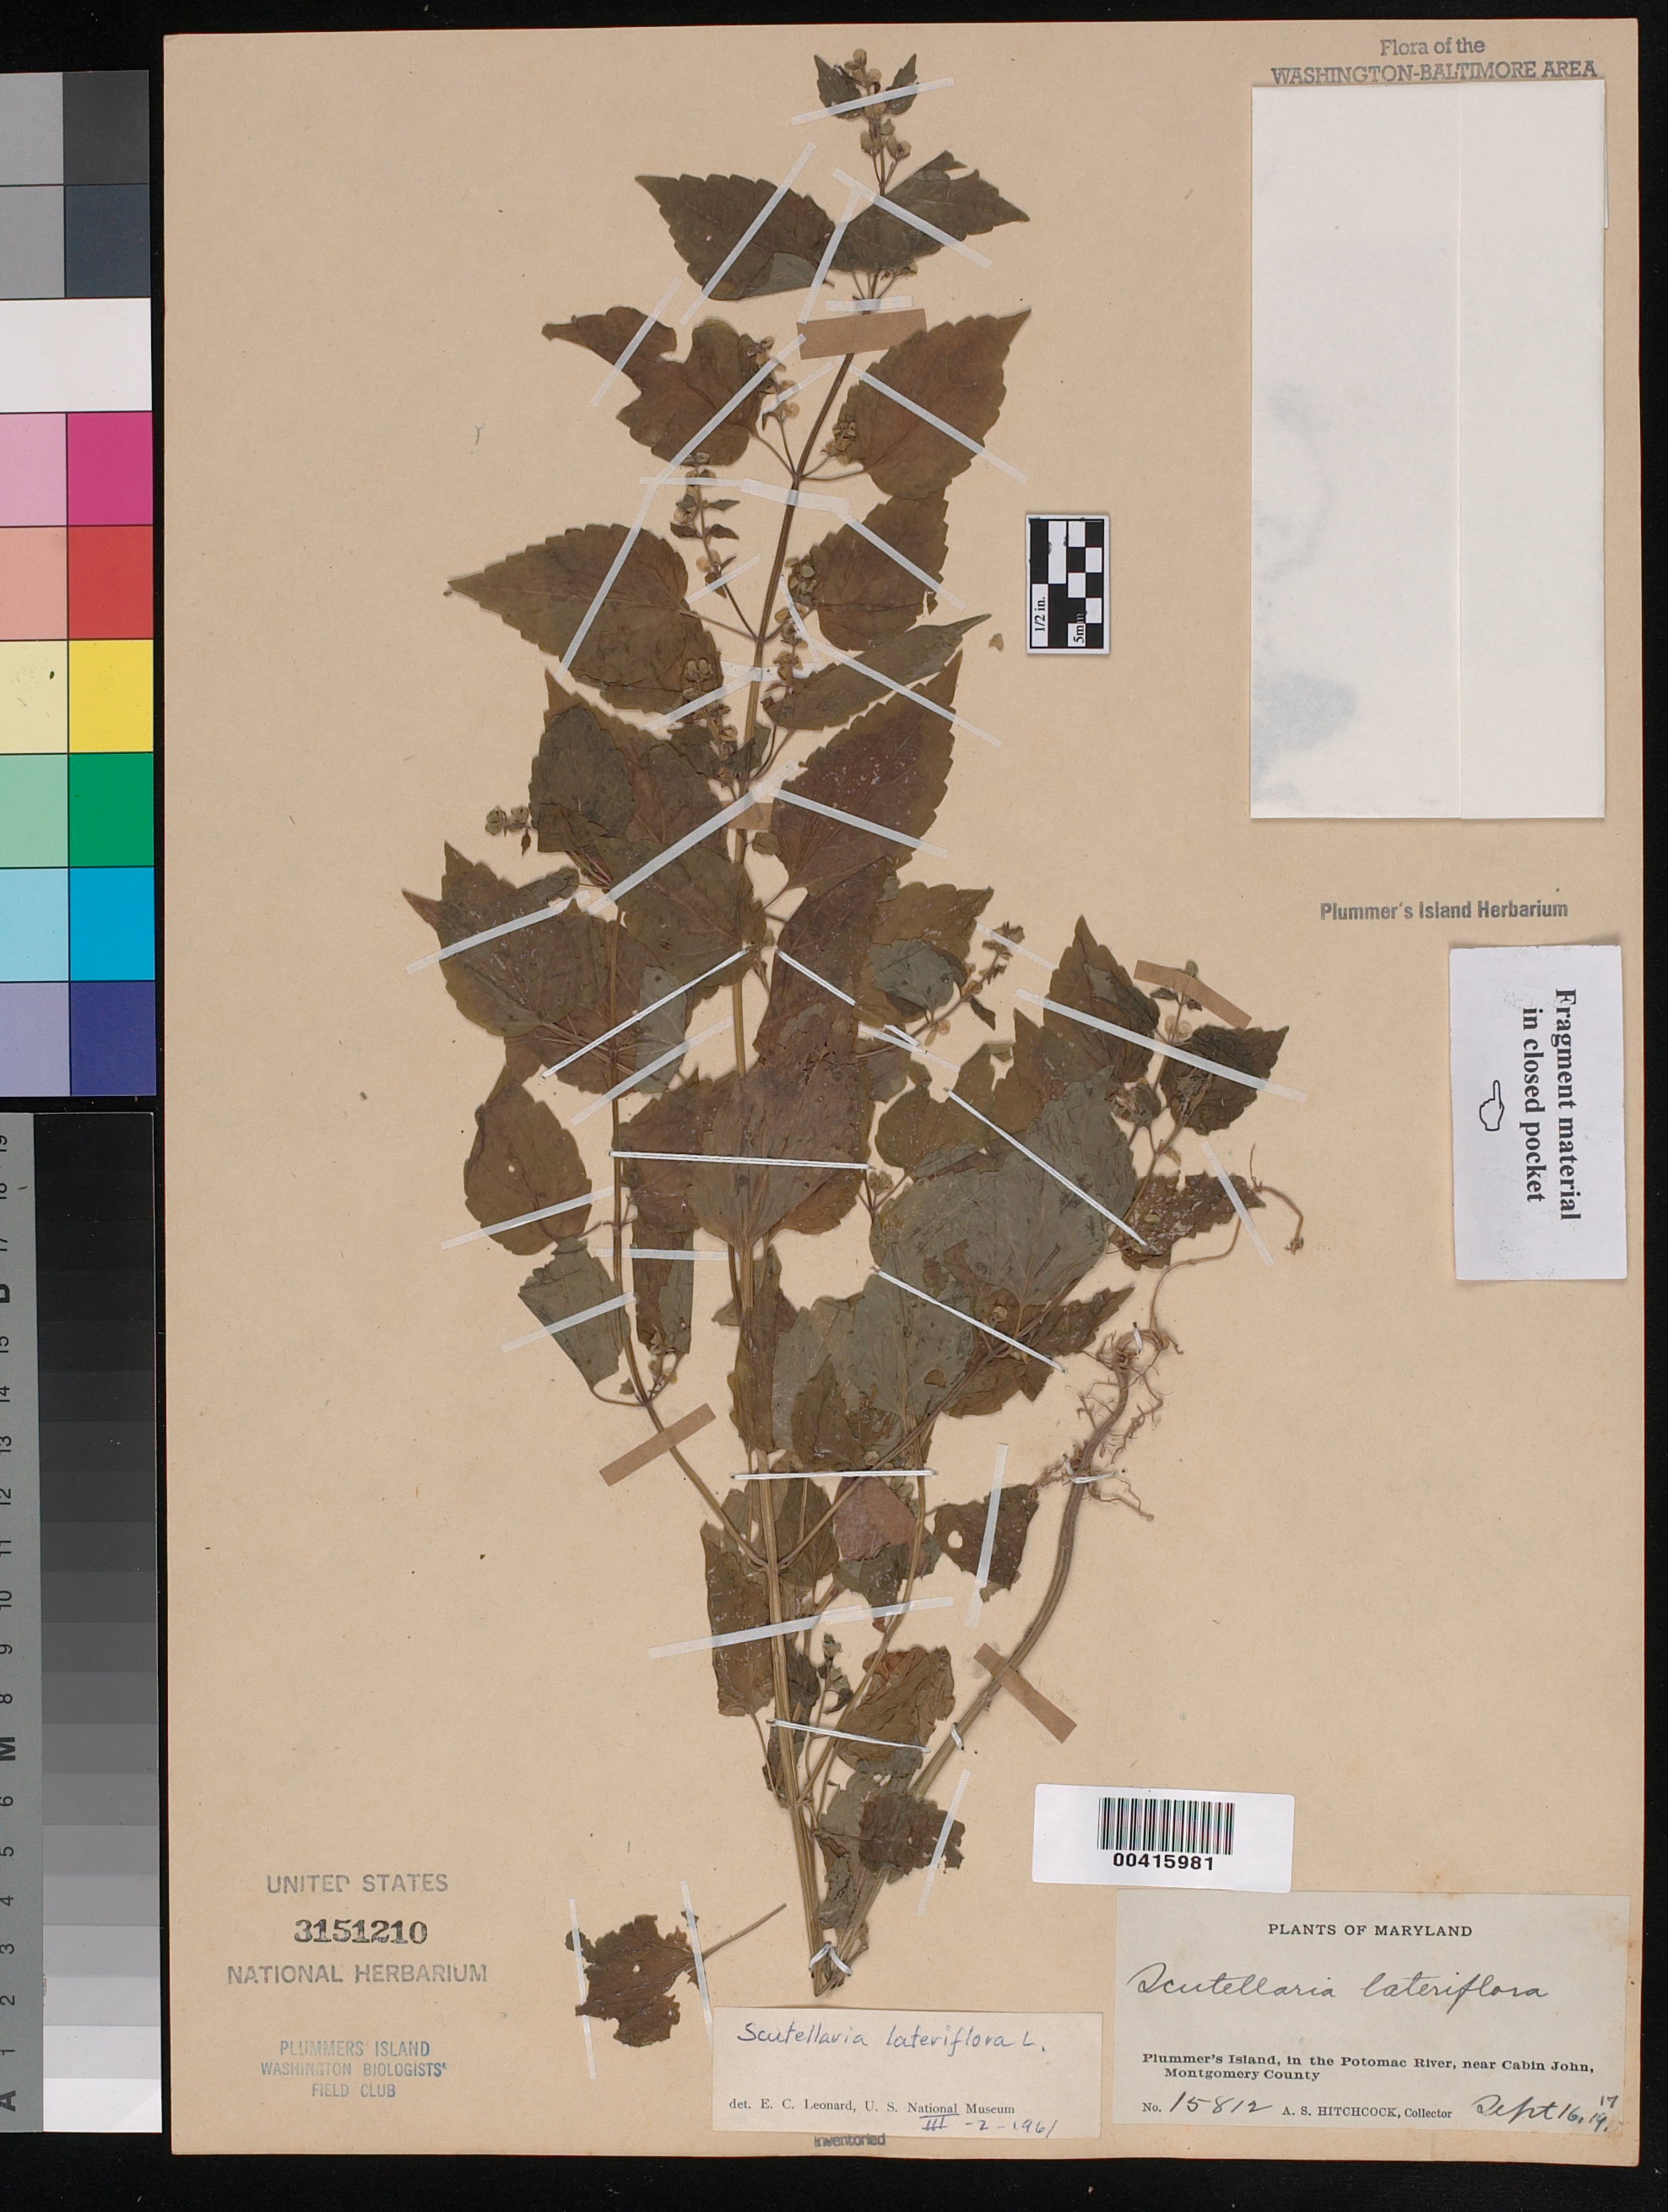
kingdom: Plantae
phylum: Tracheophyta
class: Magnoliopsida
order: Lamiales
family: Lamiaceae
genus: Scutellaria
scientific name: Scutellaria lateriflora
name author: L.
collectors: A. S. Hitchcock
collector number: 15812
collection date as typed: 16 Sep 1917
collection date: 1917-09-16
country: United States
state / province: Maryland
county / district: Montgomery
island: Plummers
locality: Plummer's Island C. & O. Canal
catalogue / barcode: US 3151210